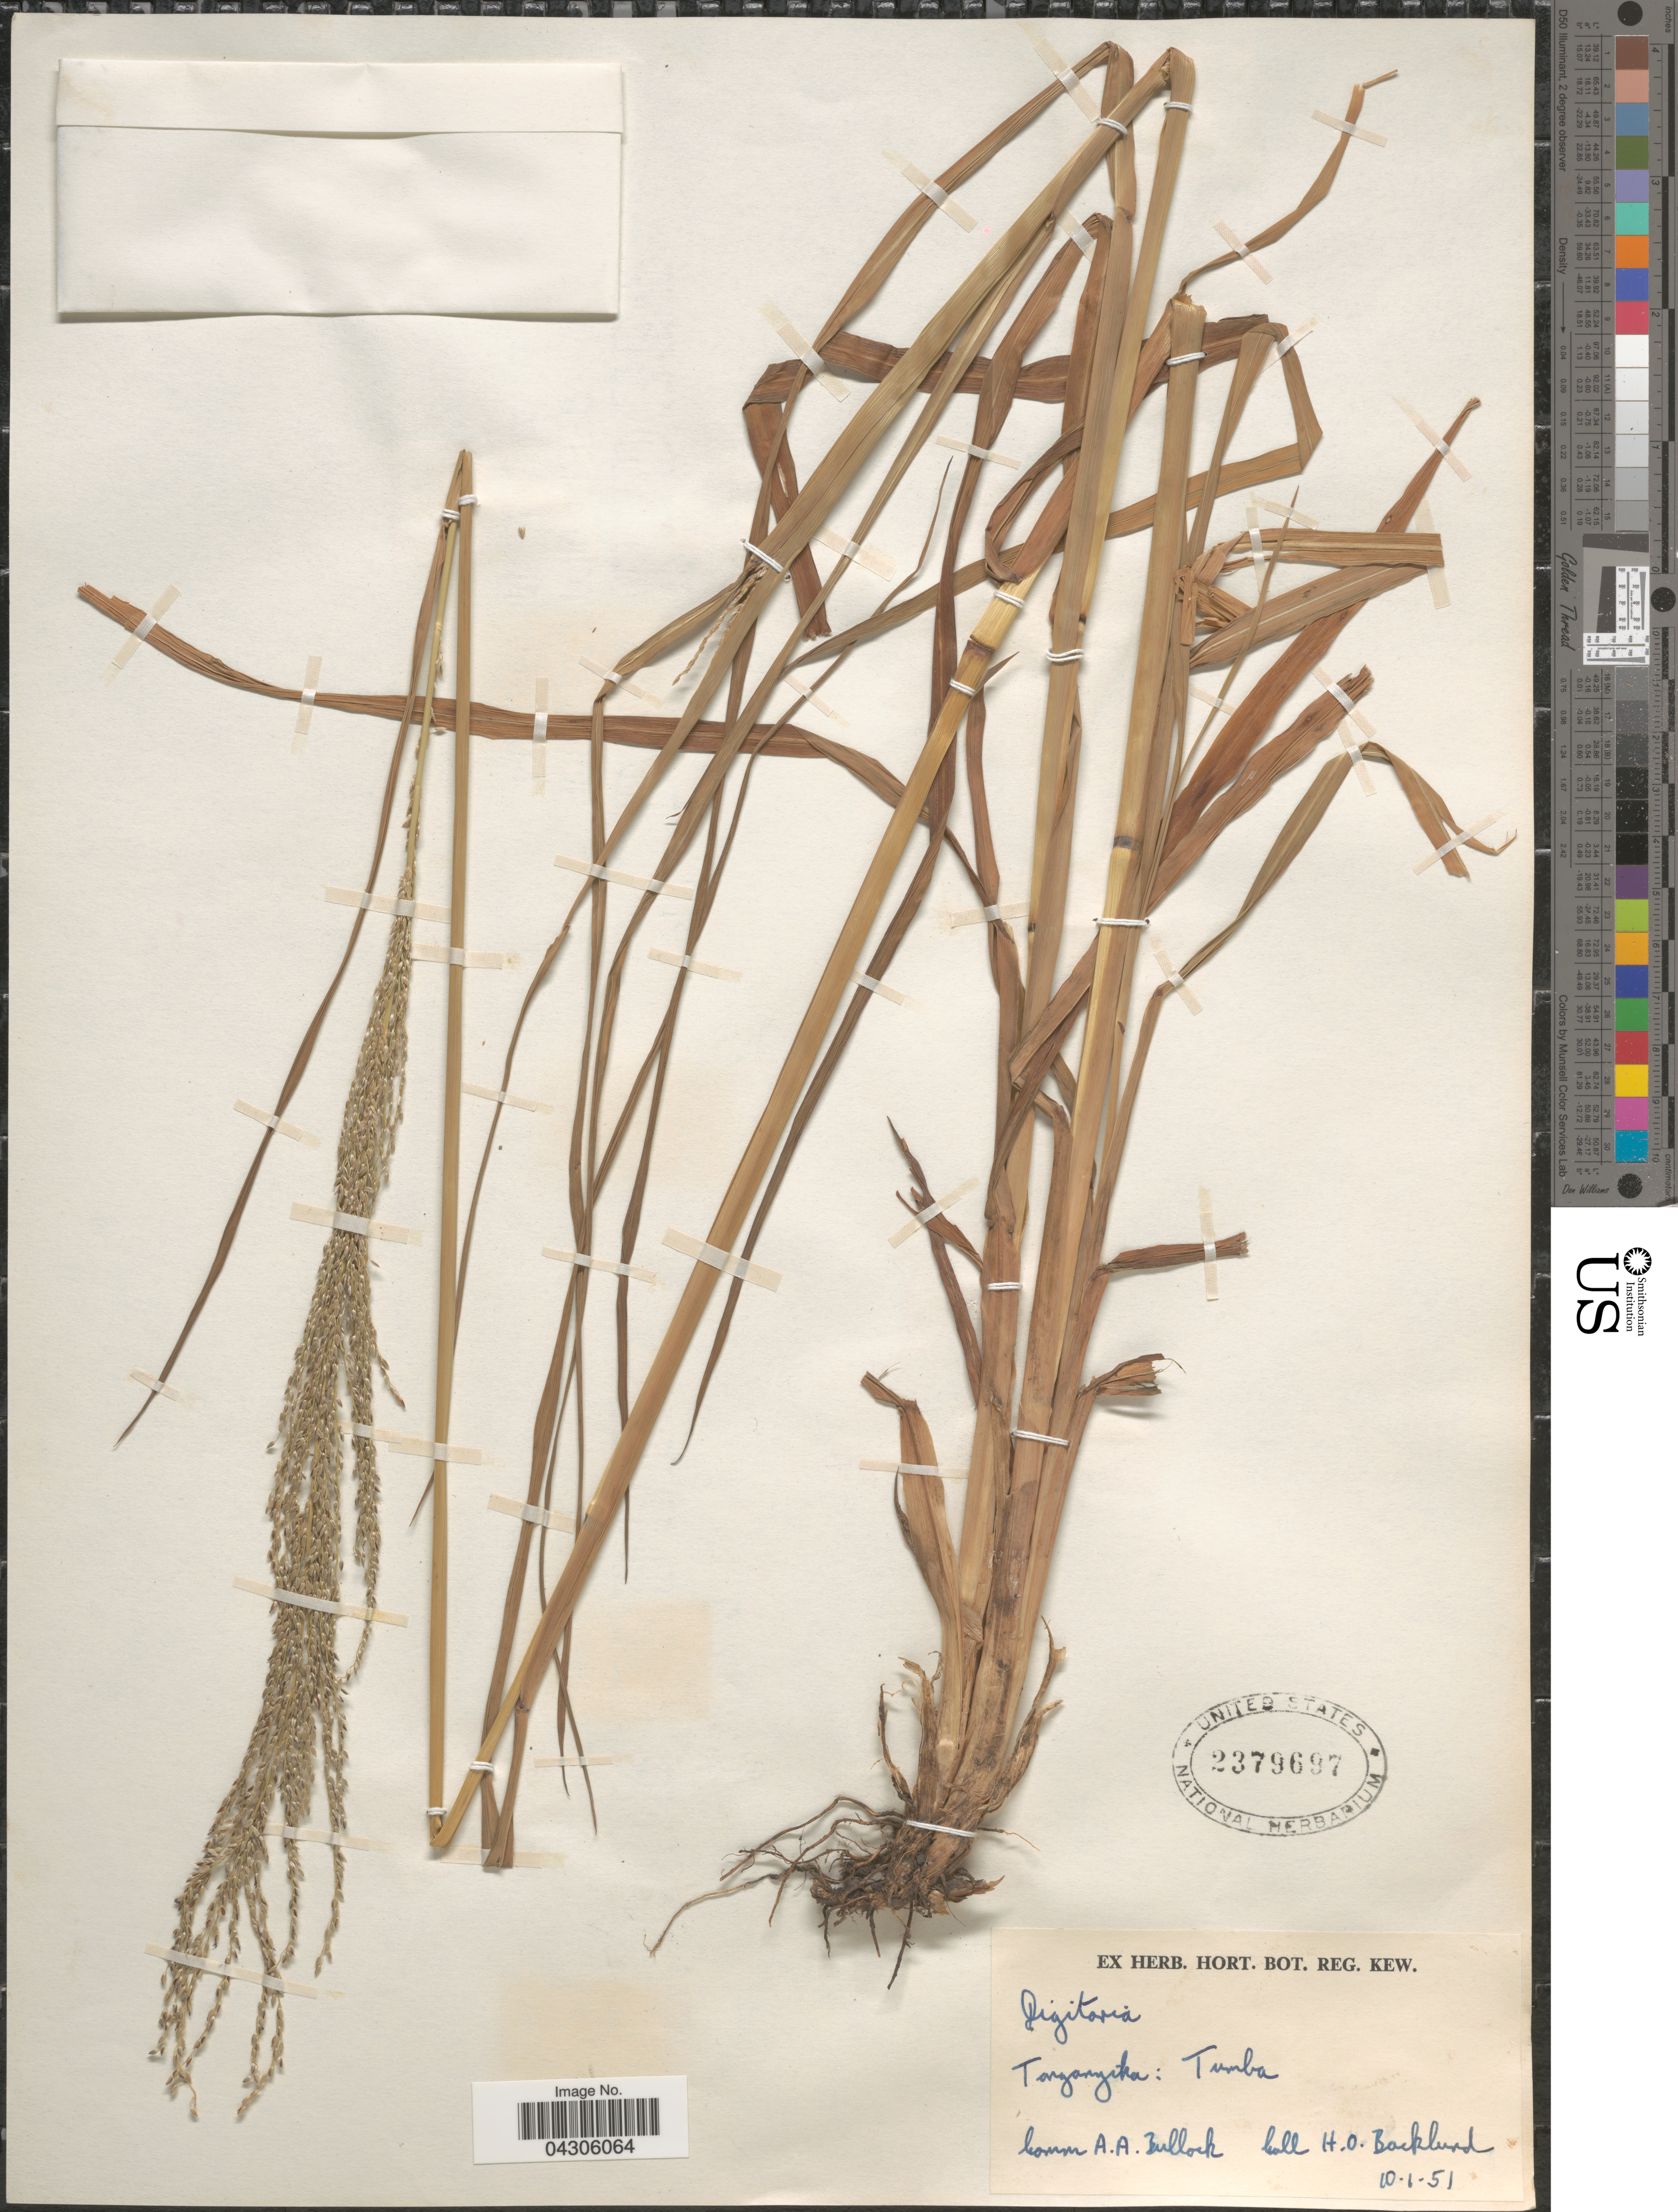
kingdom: Plantae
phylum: Tracheophyta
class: Liliopsida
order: Poales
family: Poaceae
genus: Digitaria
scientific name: Digitaria sp.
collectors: H. Backlund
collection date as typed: Transcribed d/m/y: 10/1/51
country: Tanzania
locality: Tanganyika: Tumba.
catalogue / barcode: US 2379697